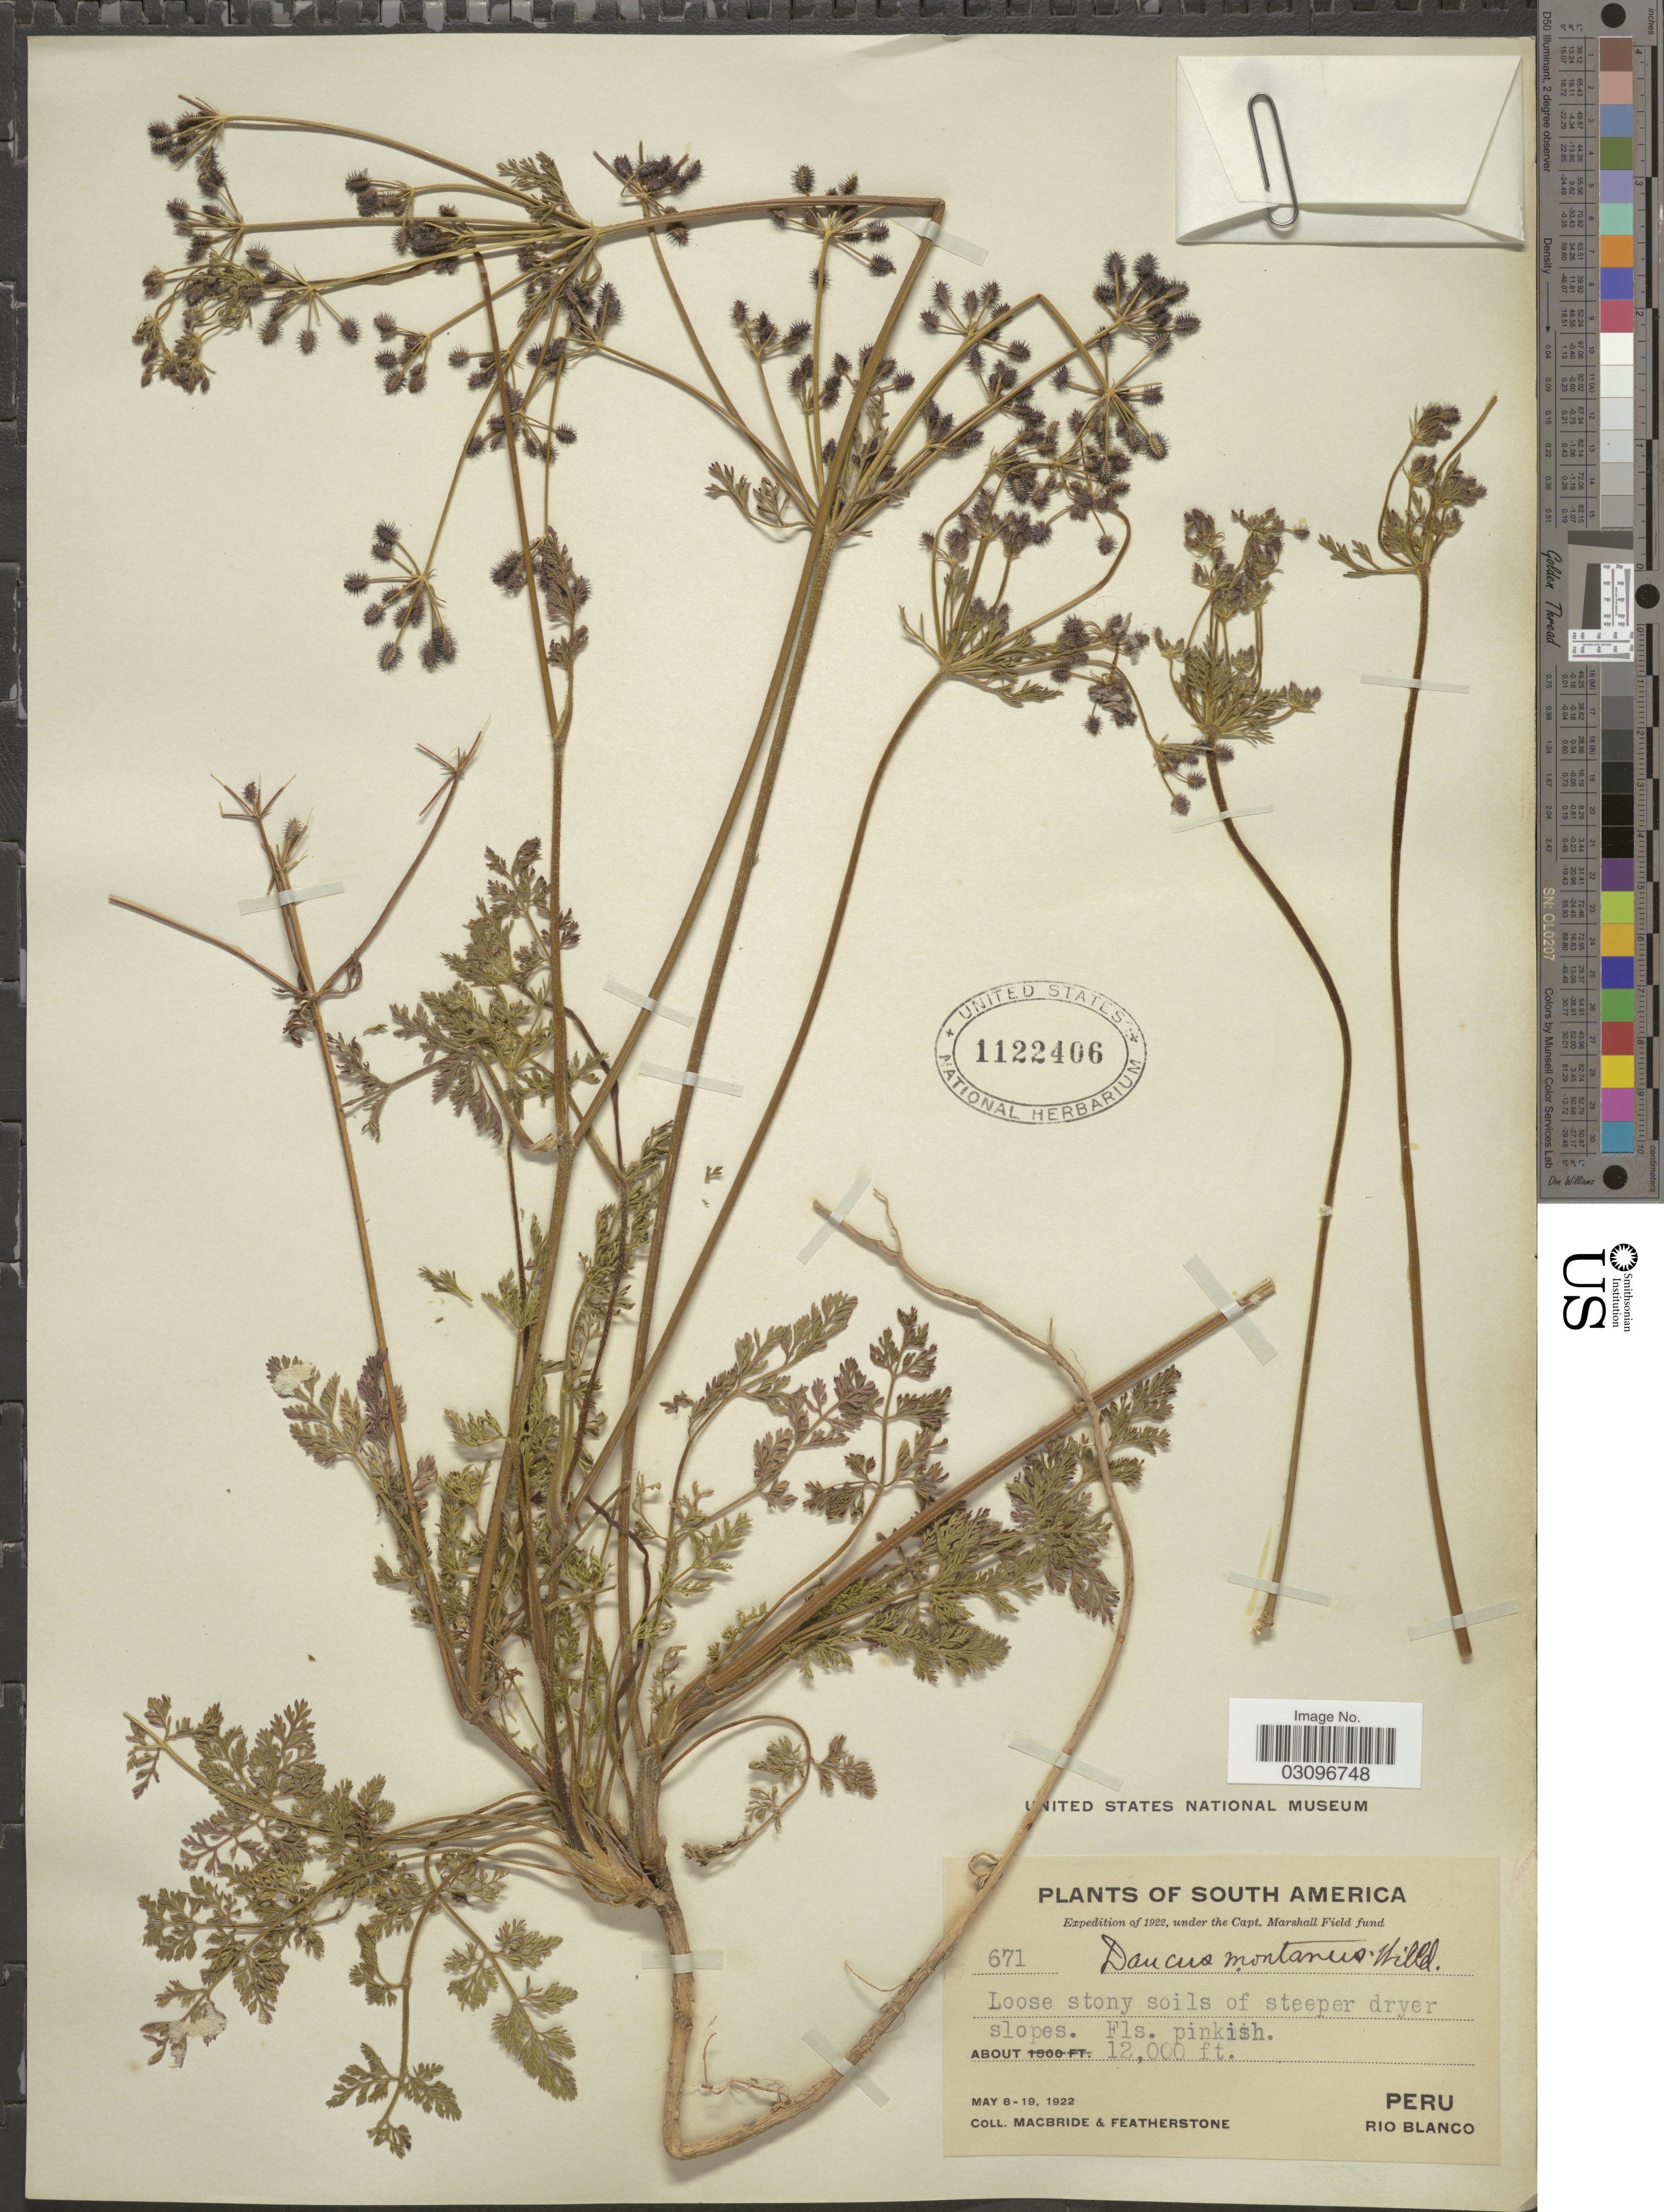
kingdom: Plantae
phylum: Tracheophyta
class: Magnoliopsida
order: Apiales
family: Apiaceae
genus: Daucus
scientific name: Daucus montanus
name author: Humb. & Bonpl. ex Spreng.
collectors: Macbride, -- & -. Featherstone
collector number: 671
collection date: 1922-05-08/1922-05-19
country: Peru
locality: Rio Blanco.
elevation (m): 3658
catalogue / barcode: US 1122406